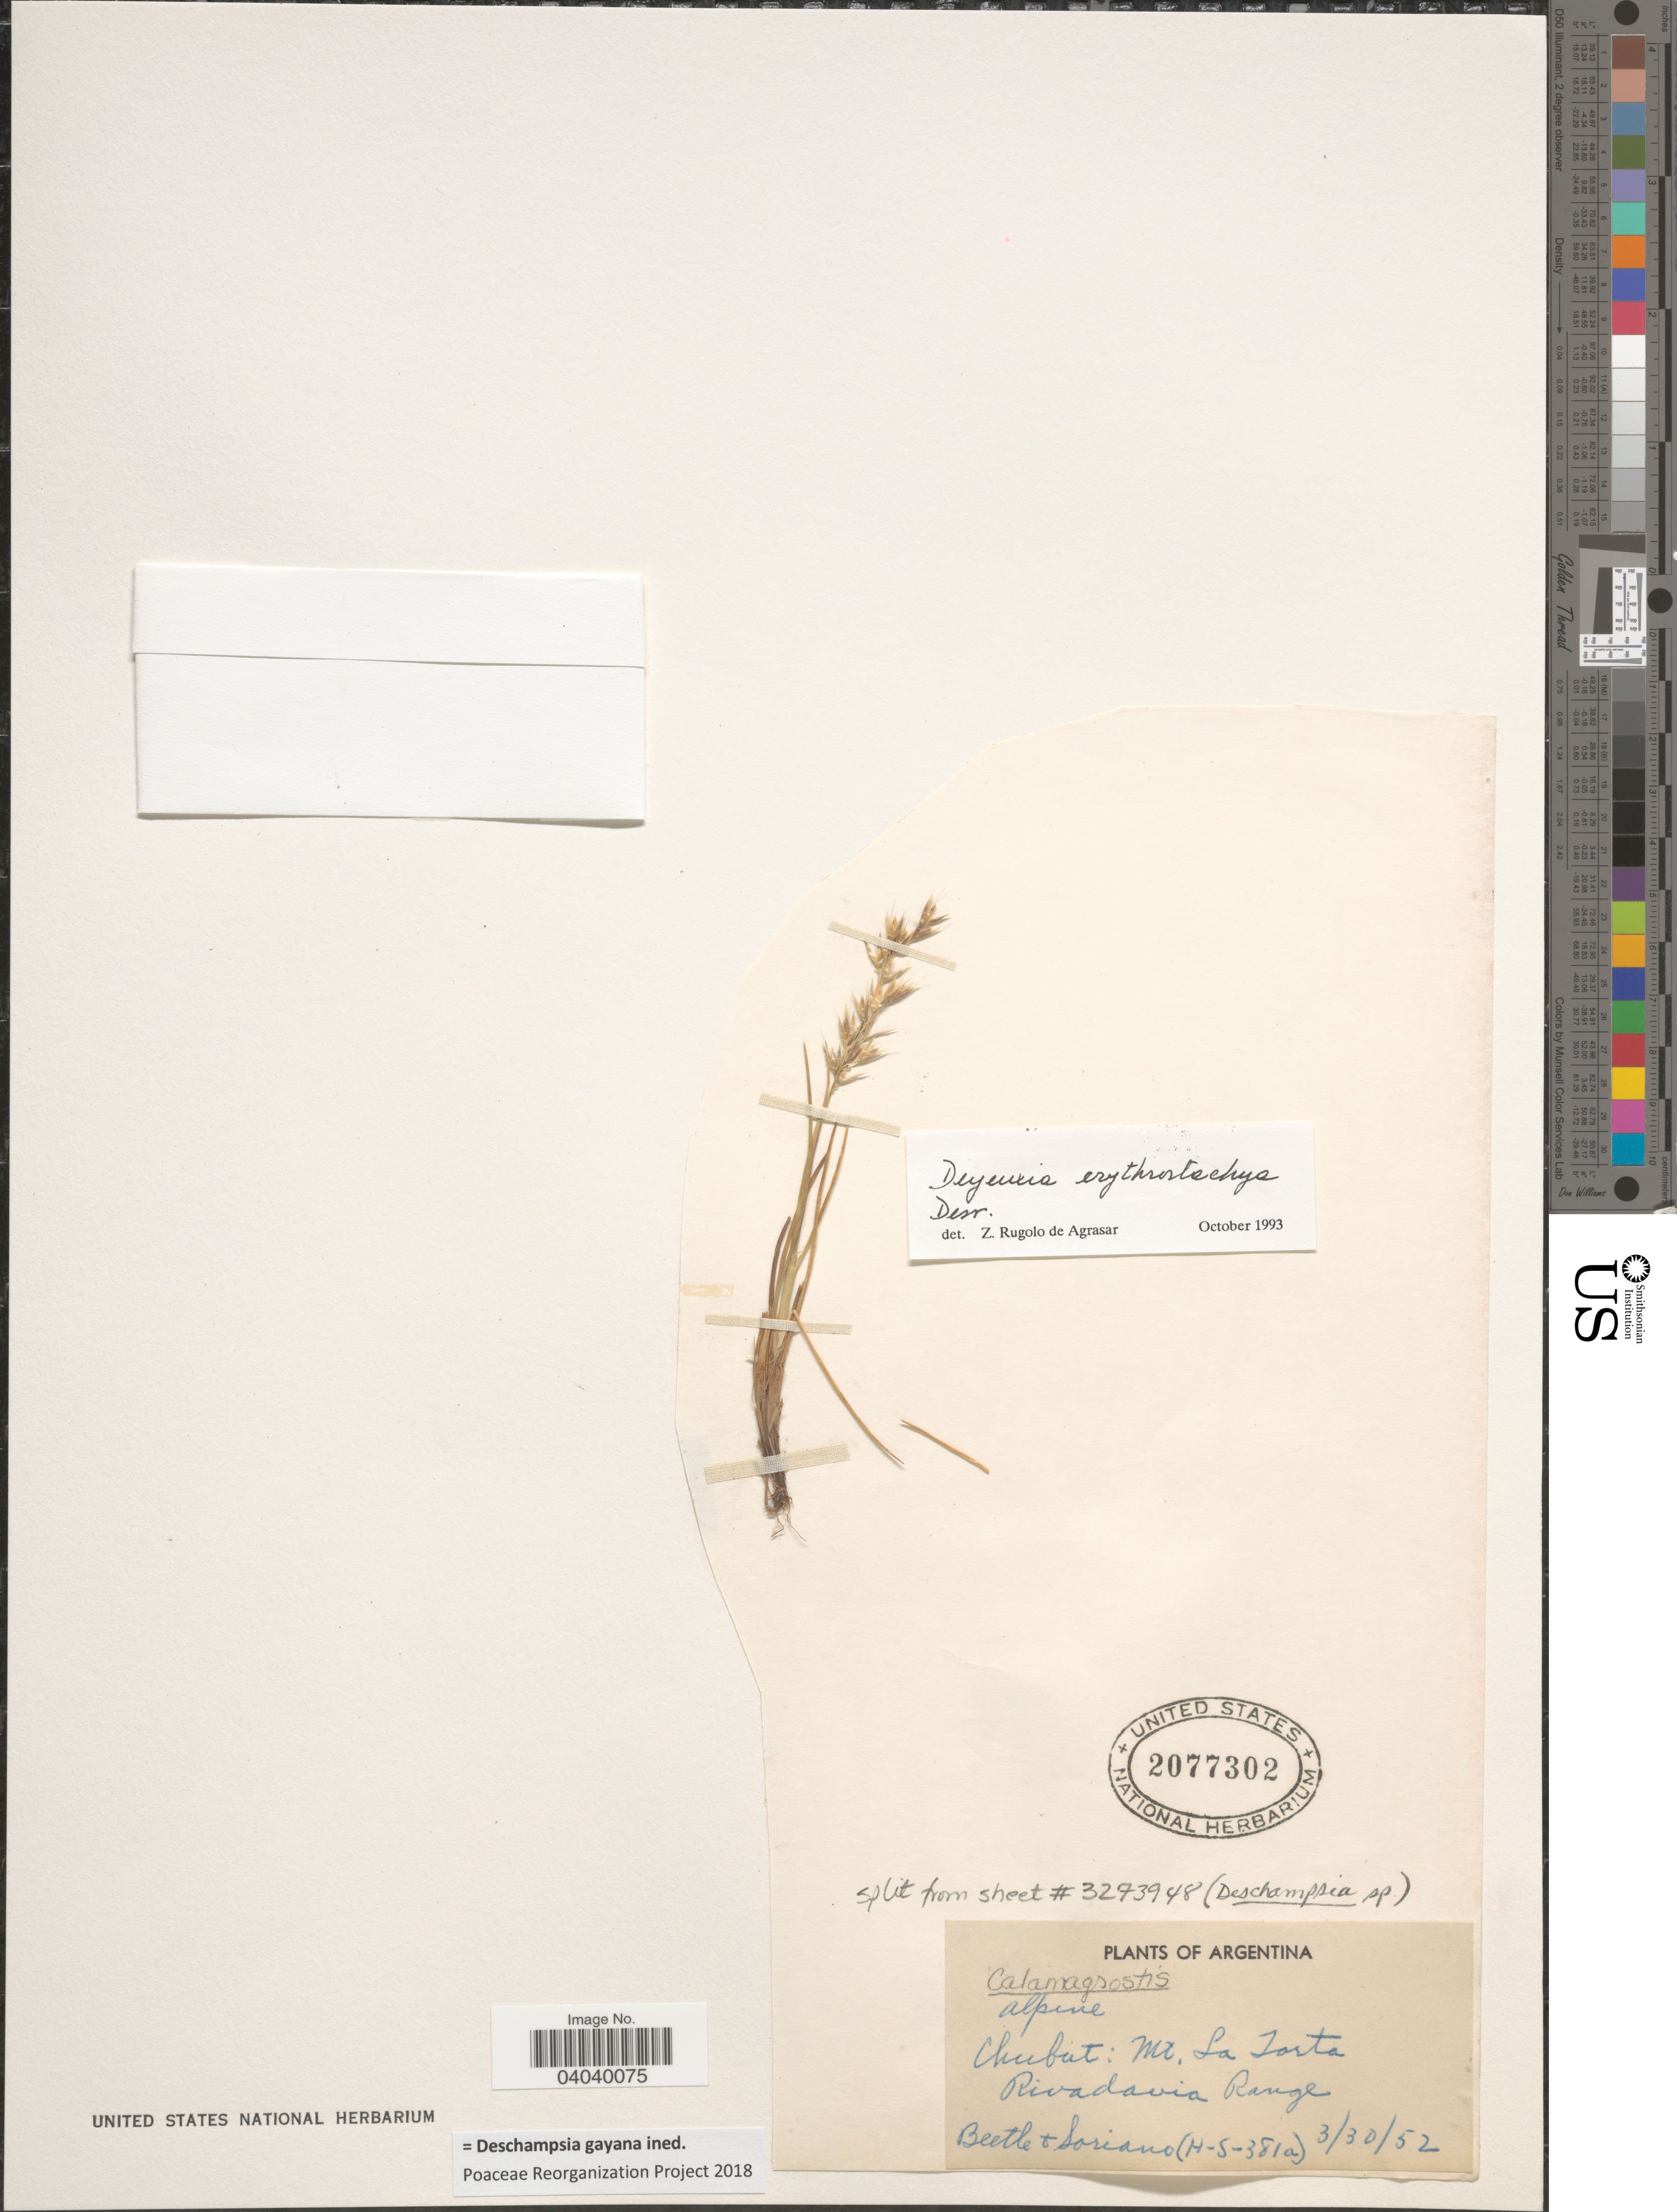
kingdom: Plantae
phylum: Tracheophyta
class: Liliopsida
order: Poales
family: Poaceae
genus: Deschampsia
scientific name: Deschampsia gayana ined.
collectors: Beetle & -. Soriano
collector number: H-S-381a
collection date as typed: Transcribed d/m/y: 30/3/52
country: Argentina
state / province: Chubut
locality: Mt. La Torta. Rivadavia Range.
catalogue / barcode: US 2077302